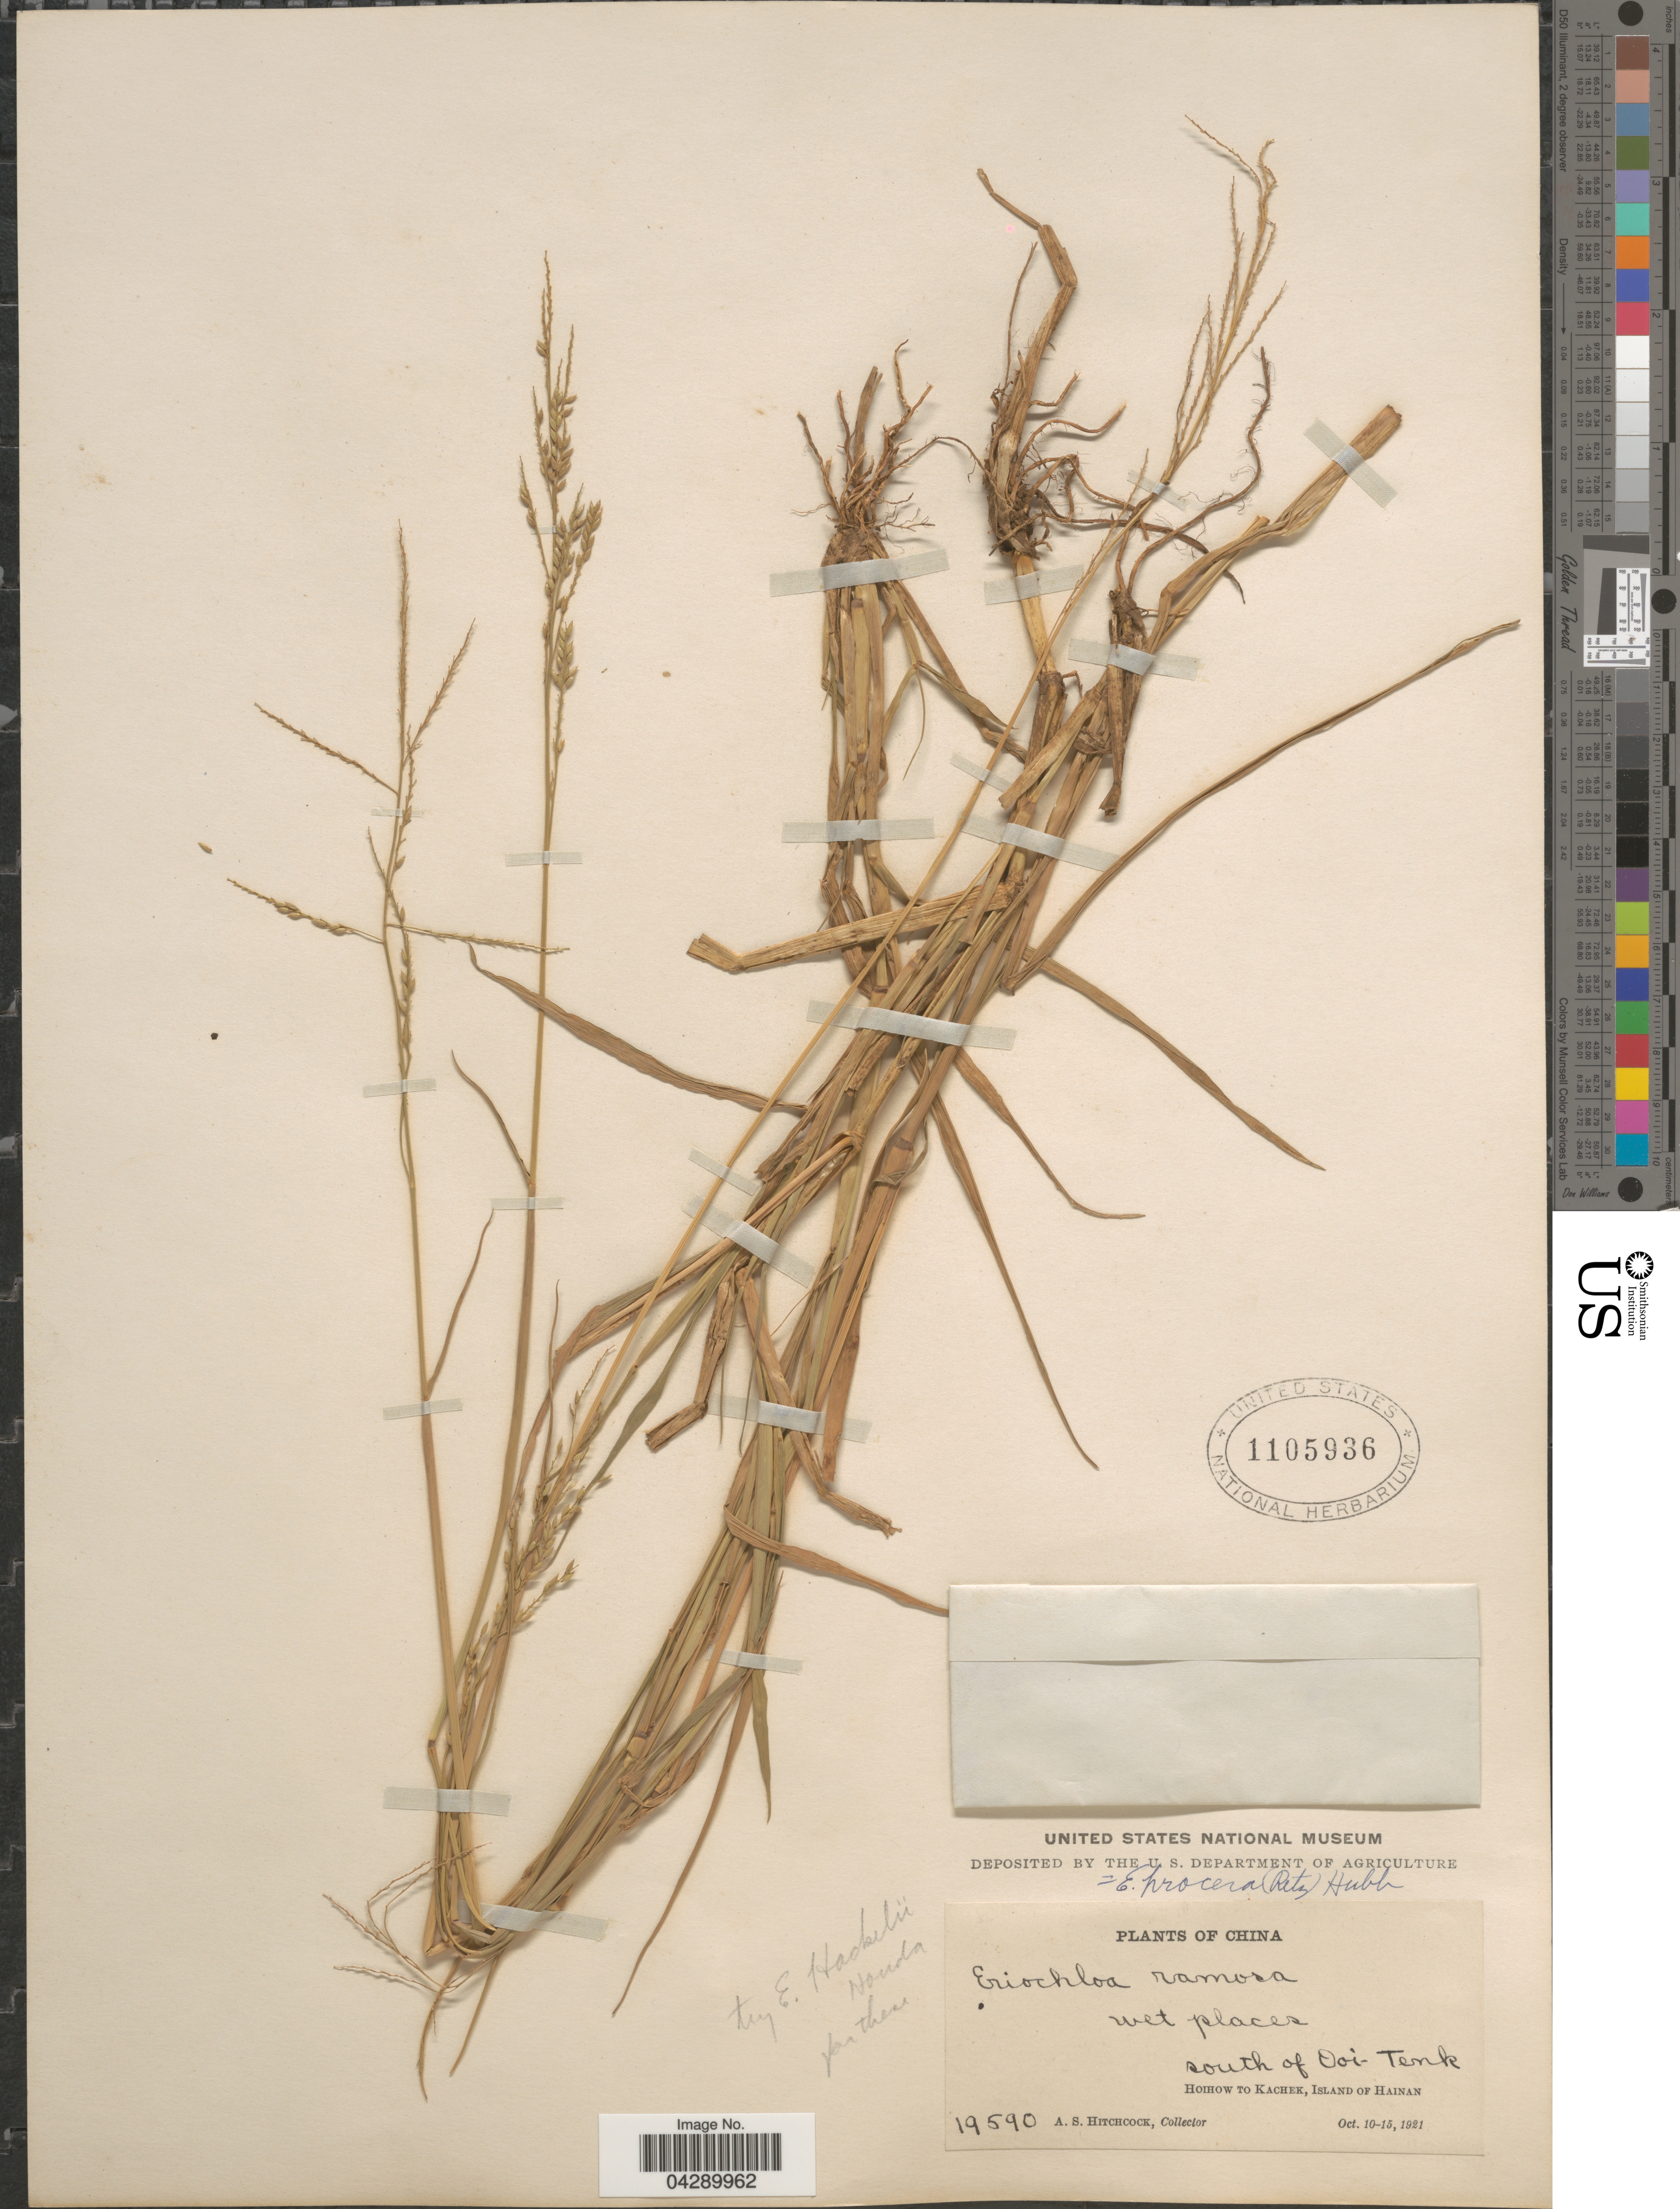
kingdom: Plantae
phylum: Tracheophyta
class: Liliopsida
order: Poales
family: Poaceae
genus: Eriochloa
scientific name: Eriochloa procera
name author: (Retz.) C.E. Hubb.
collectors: A. S. Hitchcock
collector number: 19590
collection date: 1921-10-10/1921-10-15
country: China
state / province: Hainan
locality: South of Ooi-Tenk. Hoihow to Kachek, Island of Hainan.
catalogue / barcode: US 1105936